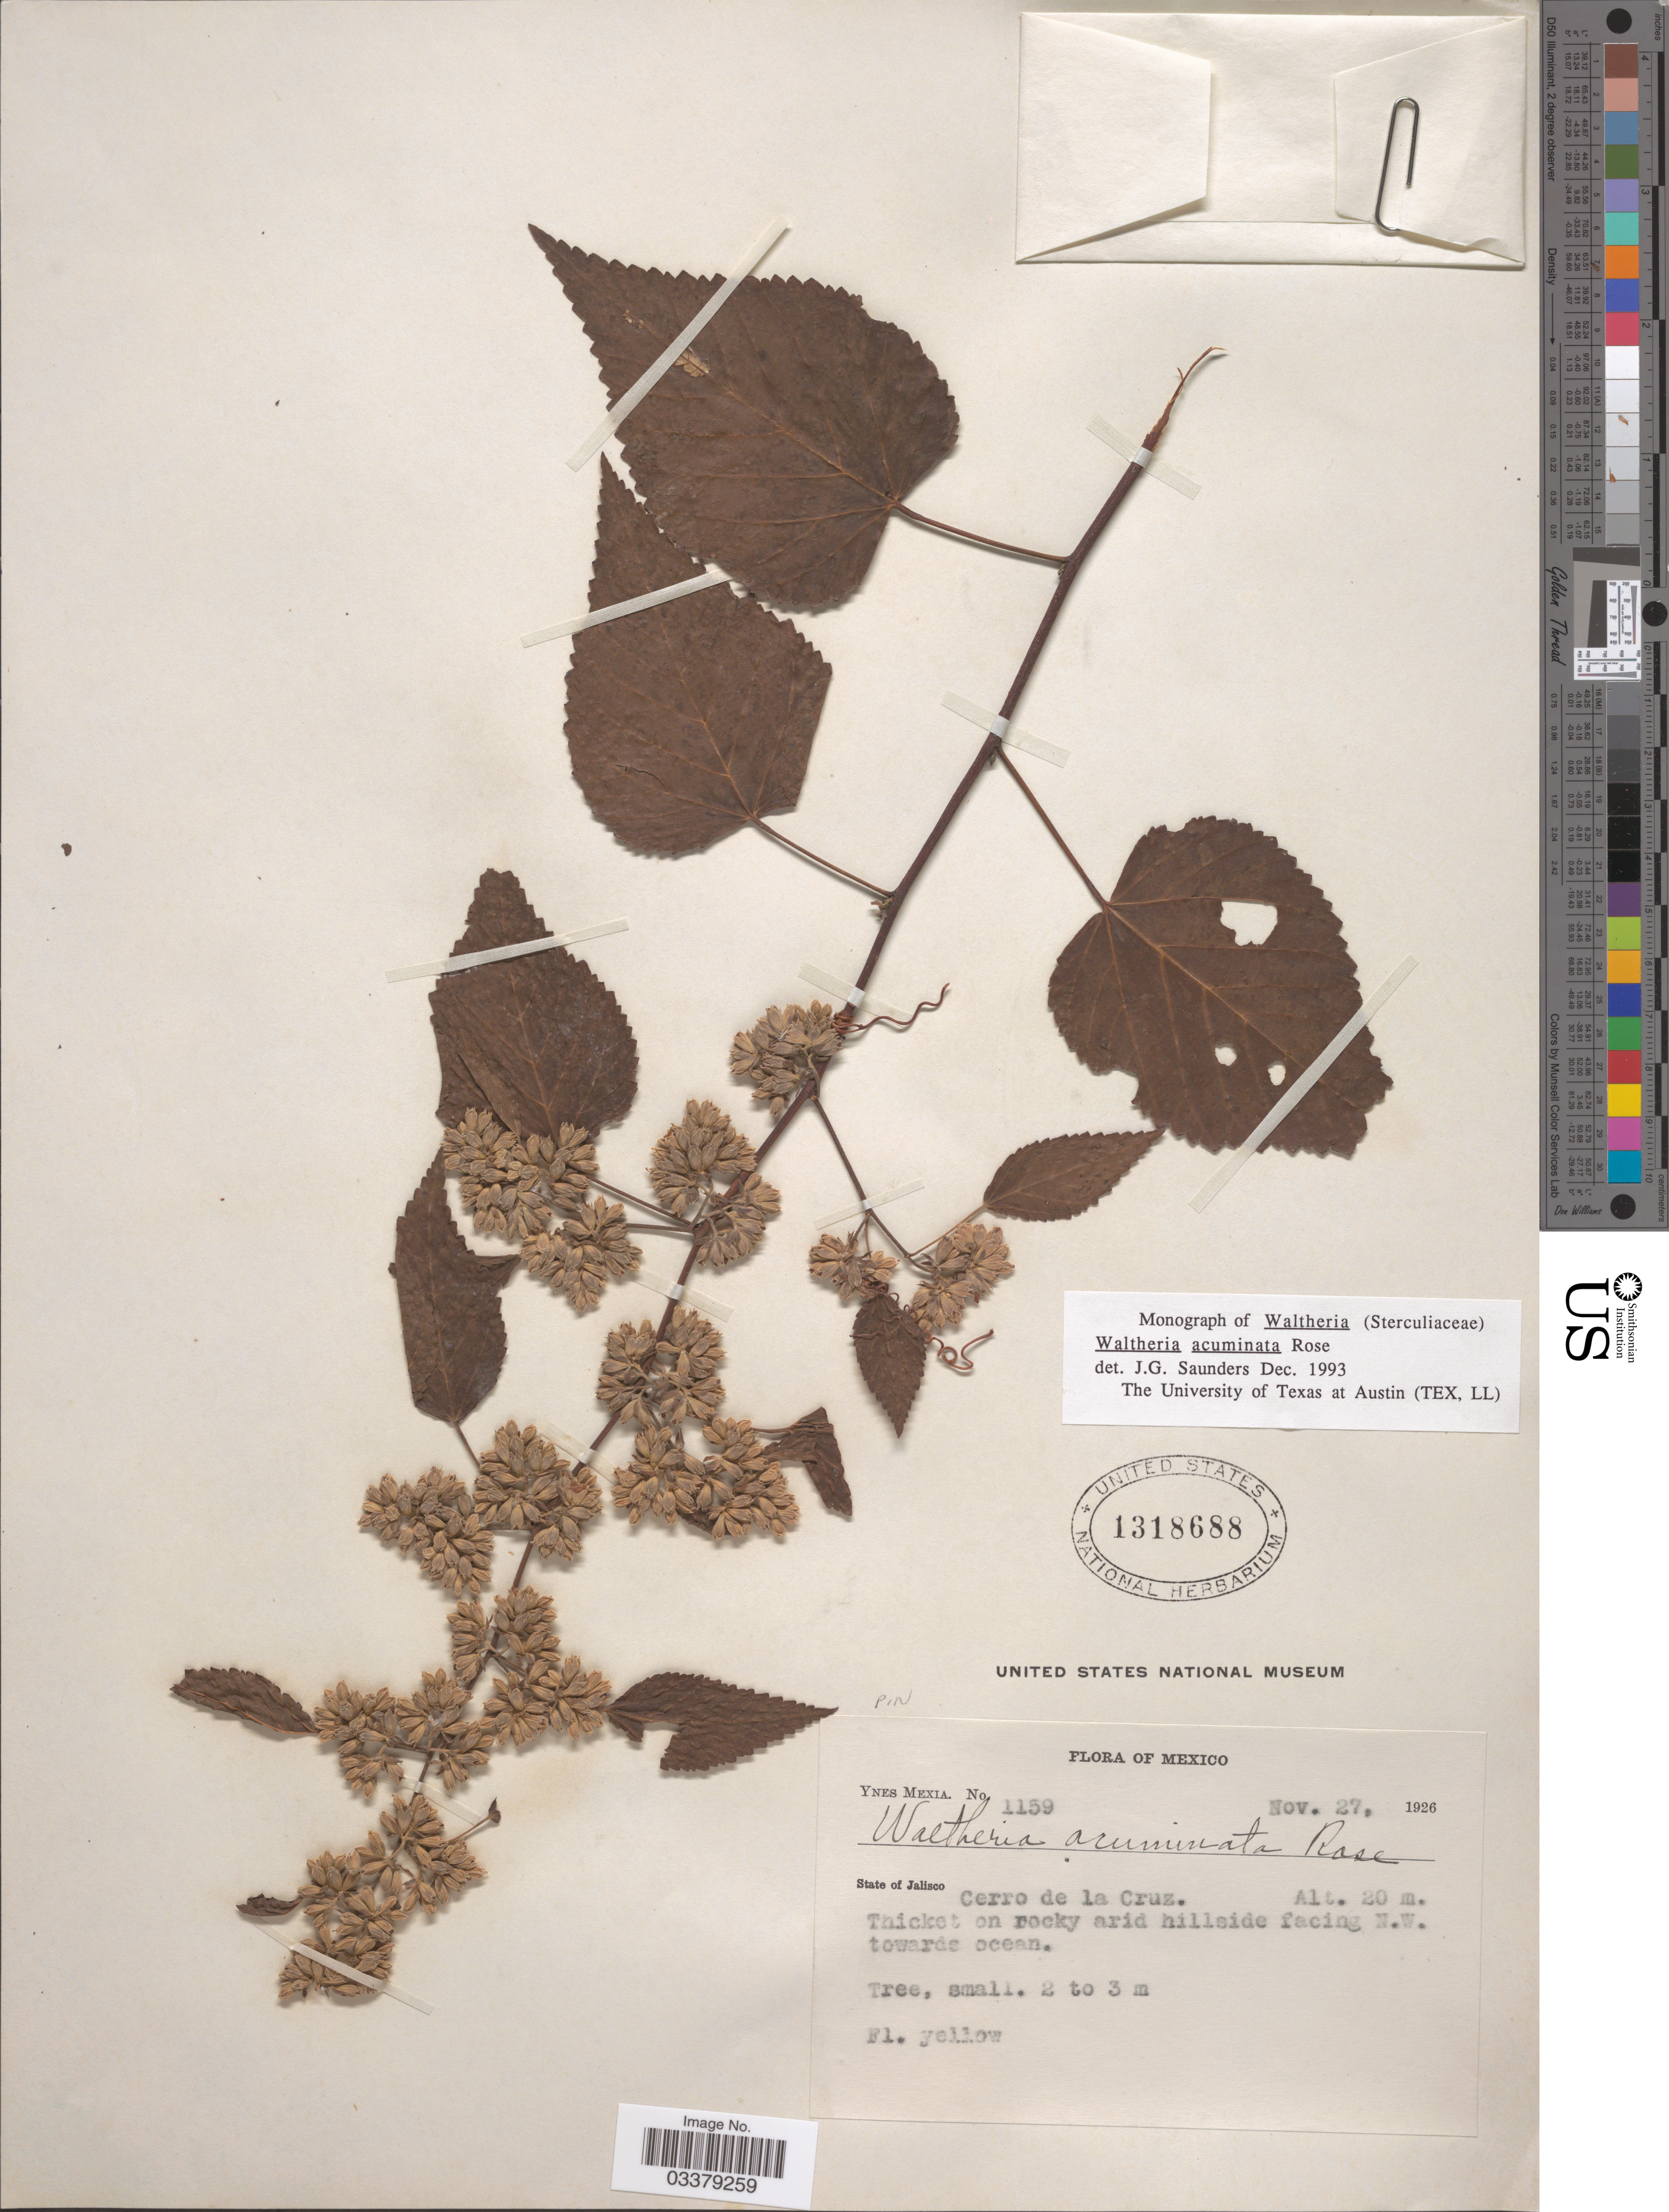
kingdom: Plantae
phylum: Tracheophyta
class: Magnoliopsida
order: Malvales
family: Malvaceae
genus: Waltheria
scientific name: Waltheria acuminata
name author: Rose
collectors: Y. Mexia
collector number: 1159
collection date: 1926-11-27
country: Mexico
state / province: Jalisco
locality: Cerro de la Cruz. Thicket on rocky arid hillside facing N.W. towards ocean.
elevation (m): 20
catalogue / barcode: US 1318688